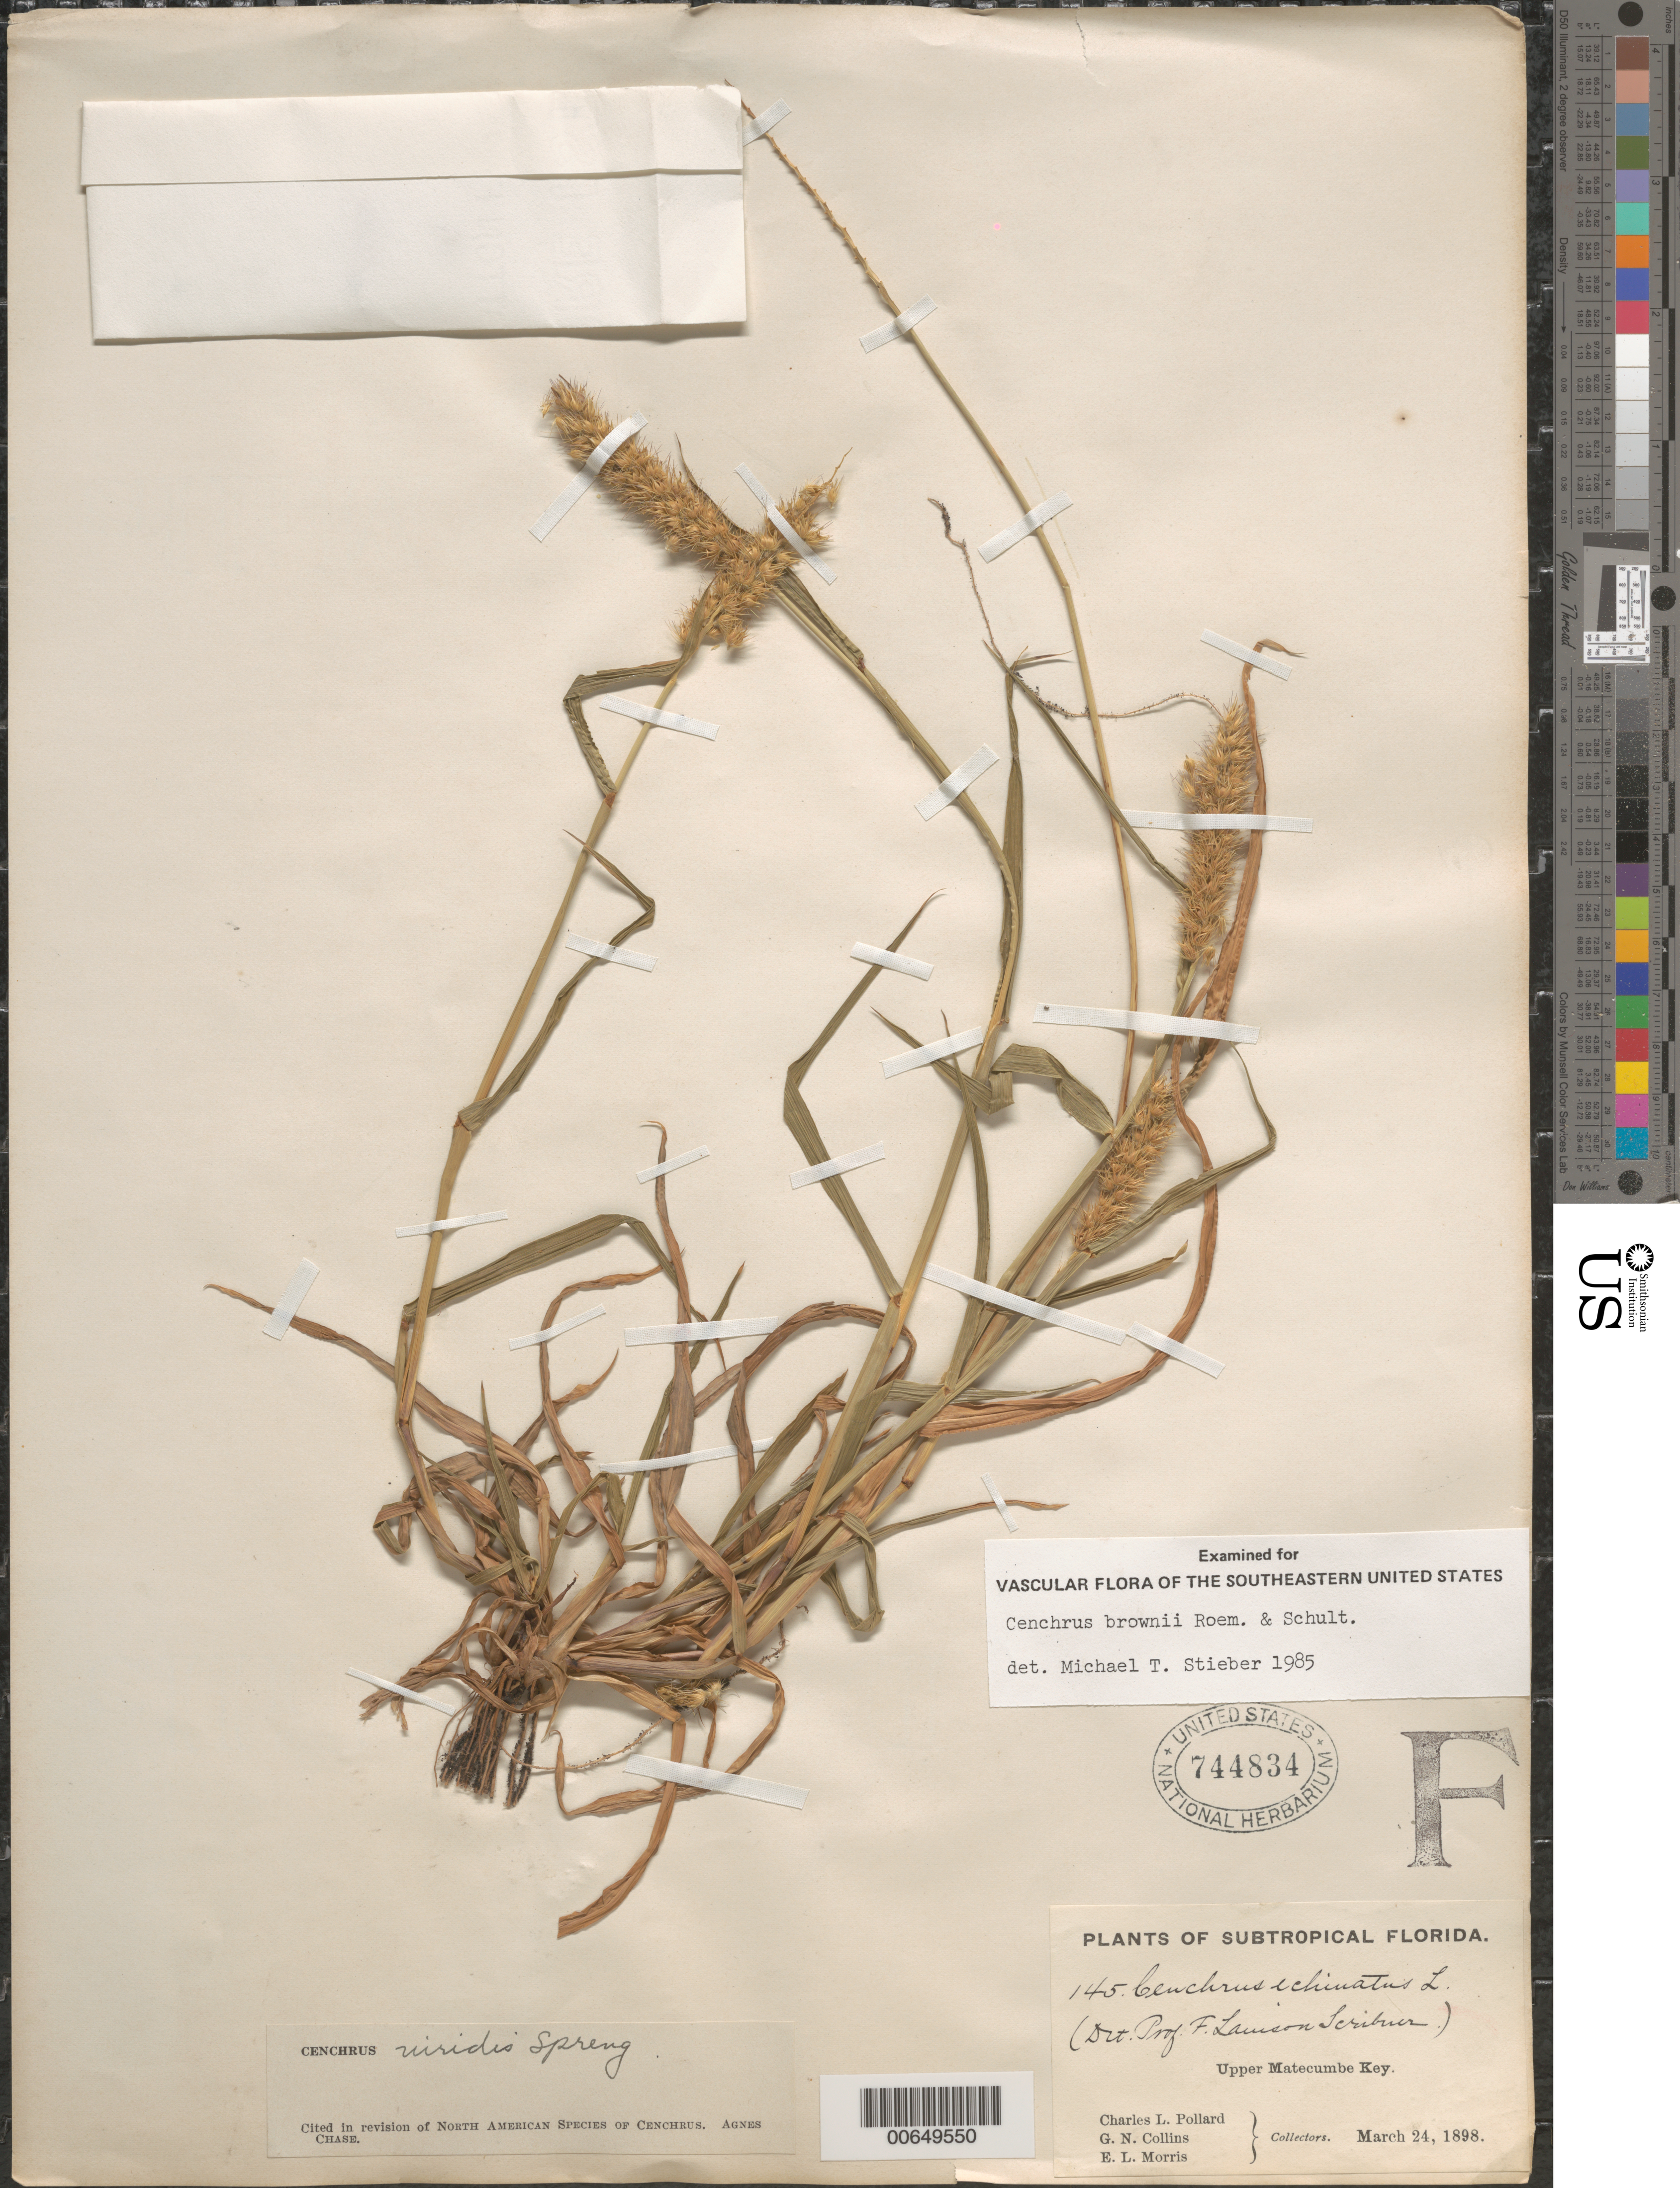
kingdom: Plantae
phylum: Tracheophyta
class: Liliopsida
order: Poales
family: Poaceae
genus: Cenchrus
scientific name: Cenchrus brownii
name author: Roem. & Schult.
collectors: C. L. Pollard, G. Collins & E. L. Morris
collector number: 145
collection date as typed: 24 Mar 1898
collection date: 1898-03-24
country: United States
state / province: Florida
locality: Upper Matecumbe Key.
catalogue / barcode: US 744834